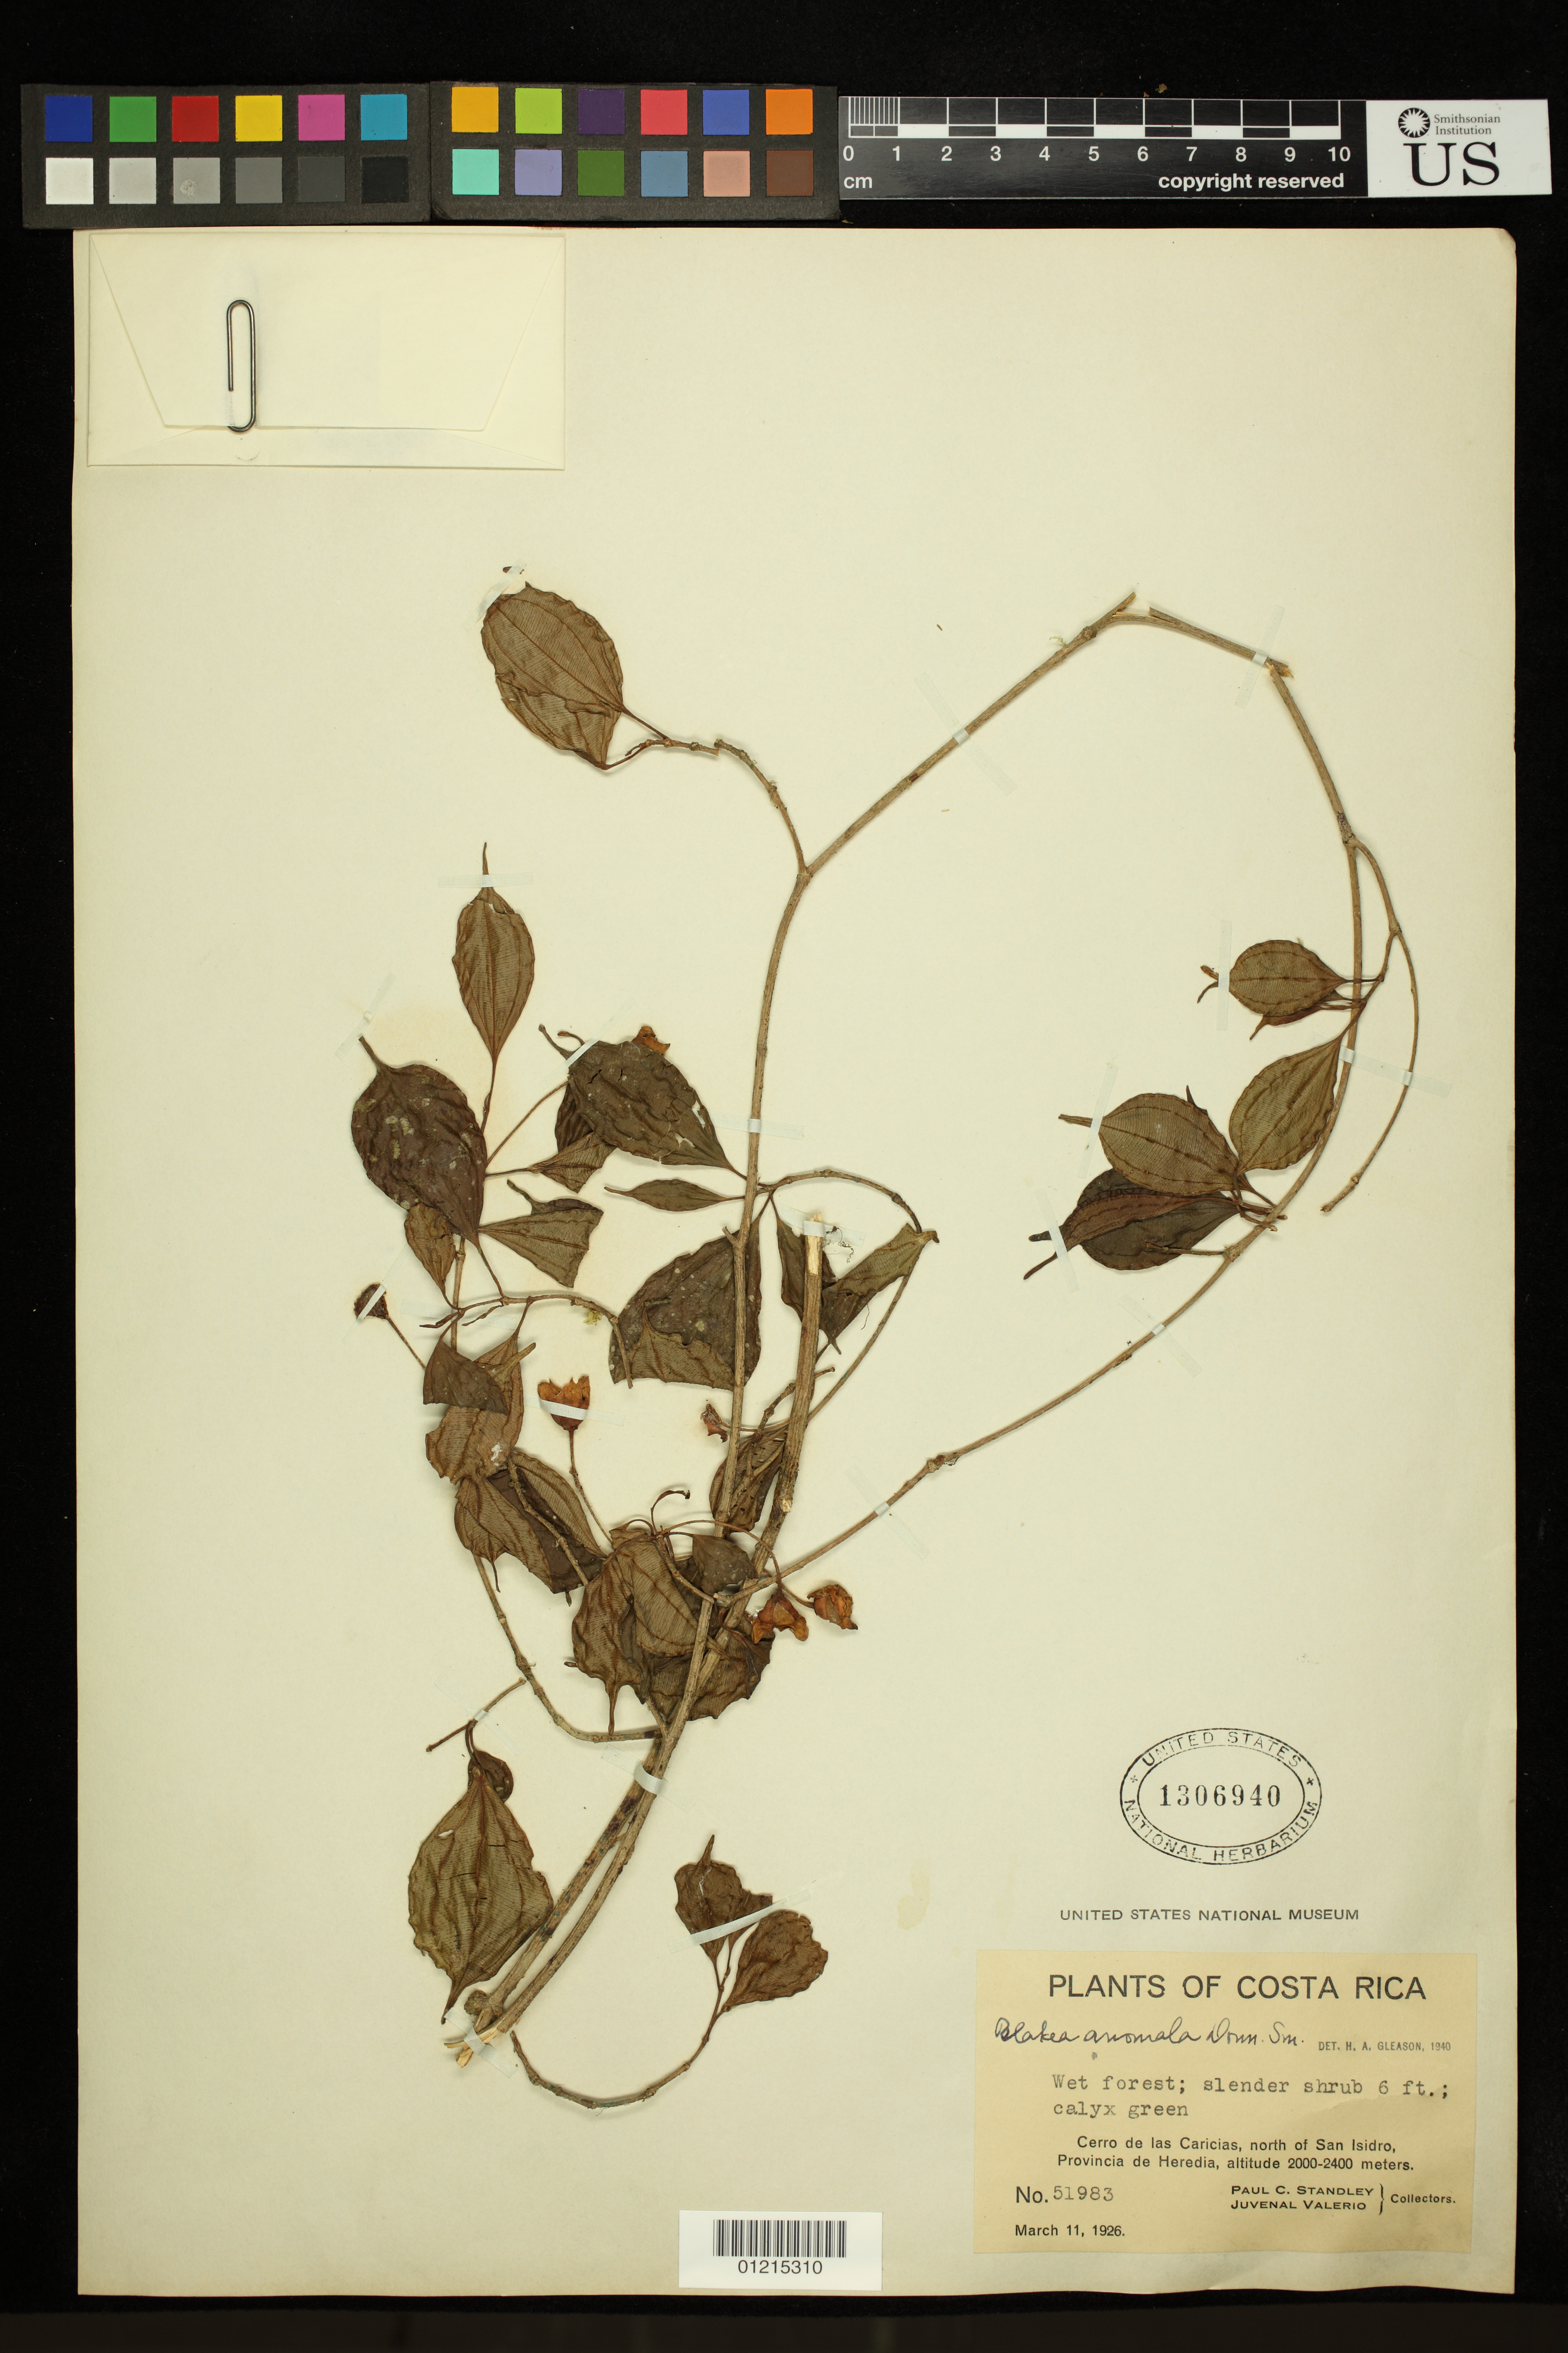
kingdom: Plantae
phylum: Tracheophyta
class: Magnoliopsida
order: Myrtales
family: Melastomataceae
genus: Blakea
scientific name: Blakea anomala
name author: Donn. Sm.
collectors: P. C. Standley & J. Valerio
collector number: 51983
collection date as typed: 11 Mar 1926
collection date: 1926-03-11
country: Costa Rica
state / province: Heredia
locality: Cerro de las Caricias, N of San Isidro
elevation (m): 2000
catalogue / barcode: US 1306940